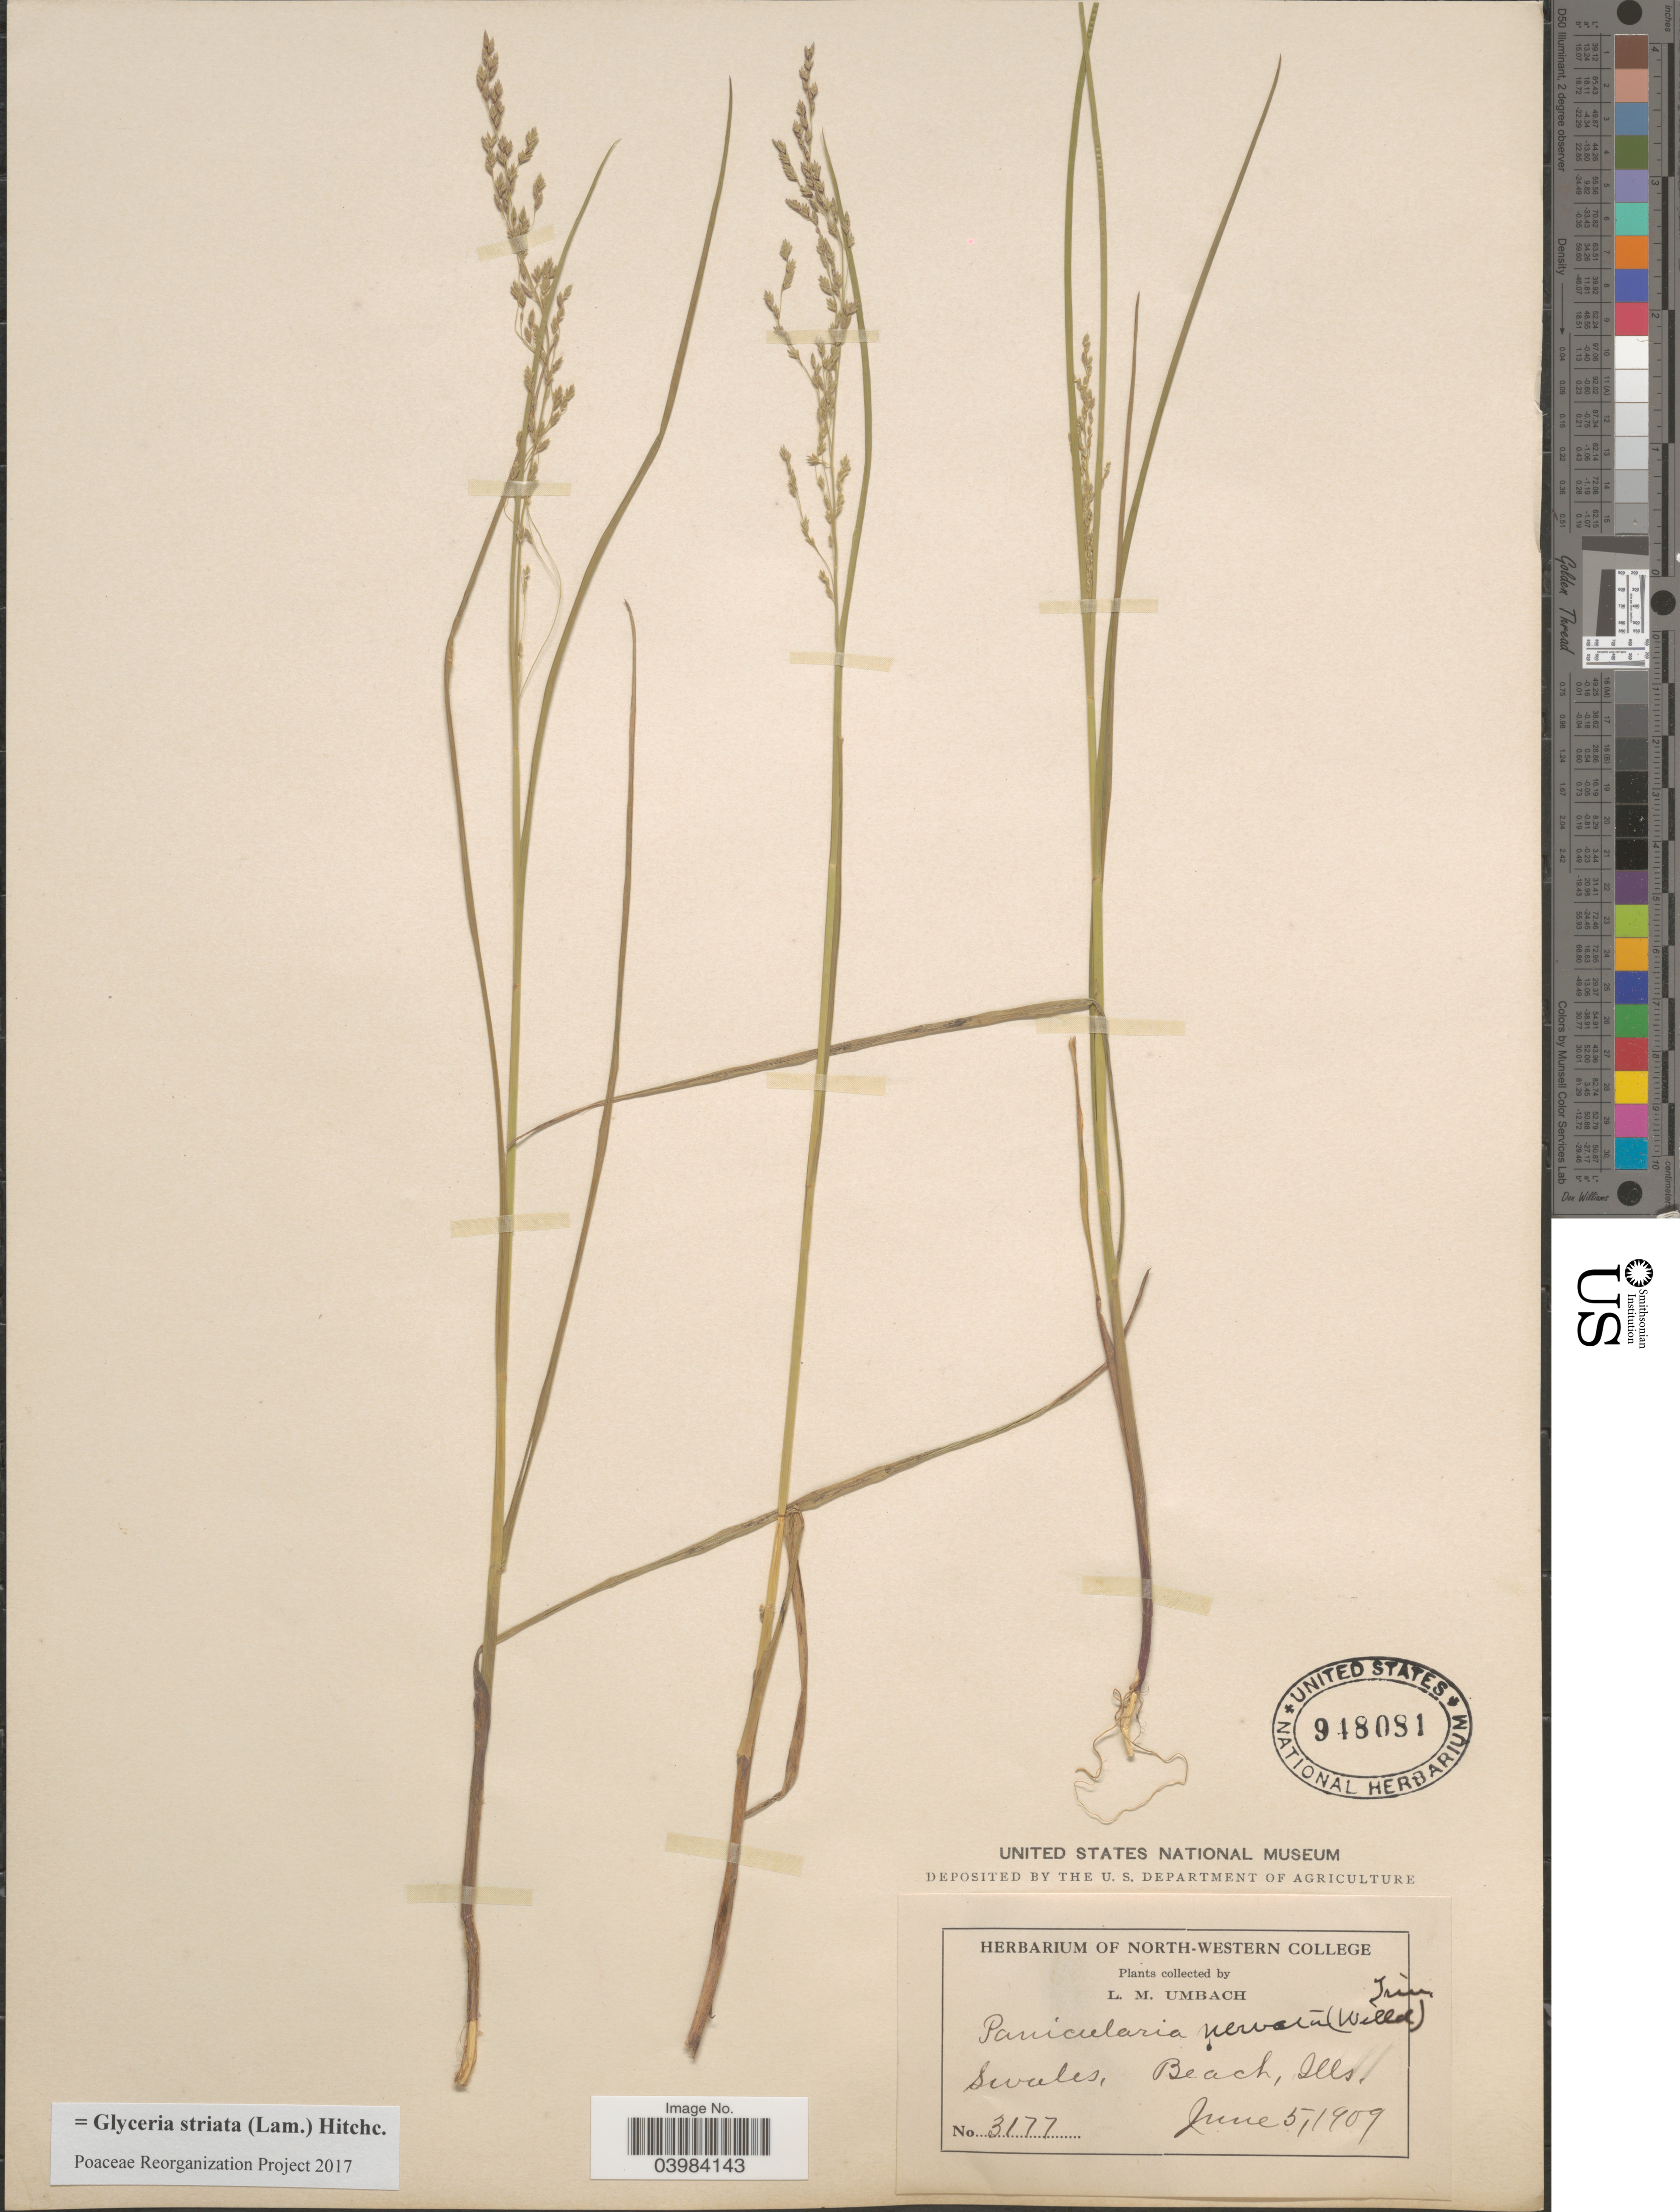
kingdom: Plantae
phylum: Tracheophyta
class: Liliopsida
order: Poales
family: Poaceae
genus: Glyceria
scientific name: Glyceria striata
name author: (Lam.) Hitchc.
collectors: L. M. Umbach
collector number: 3177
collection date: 1909-06-05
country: United States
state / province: Illinois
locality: Swales, Beach.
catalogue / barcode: US 948081